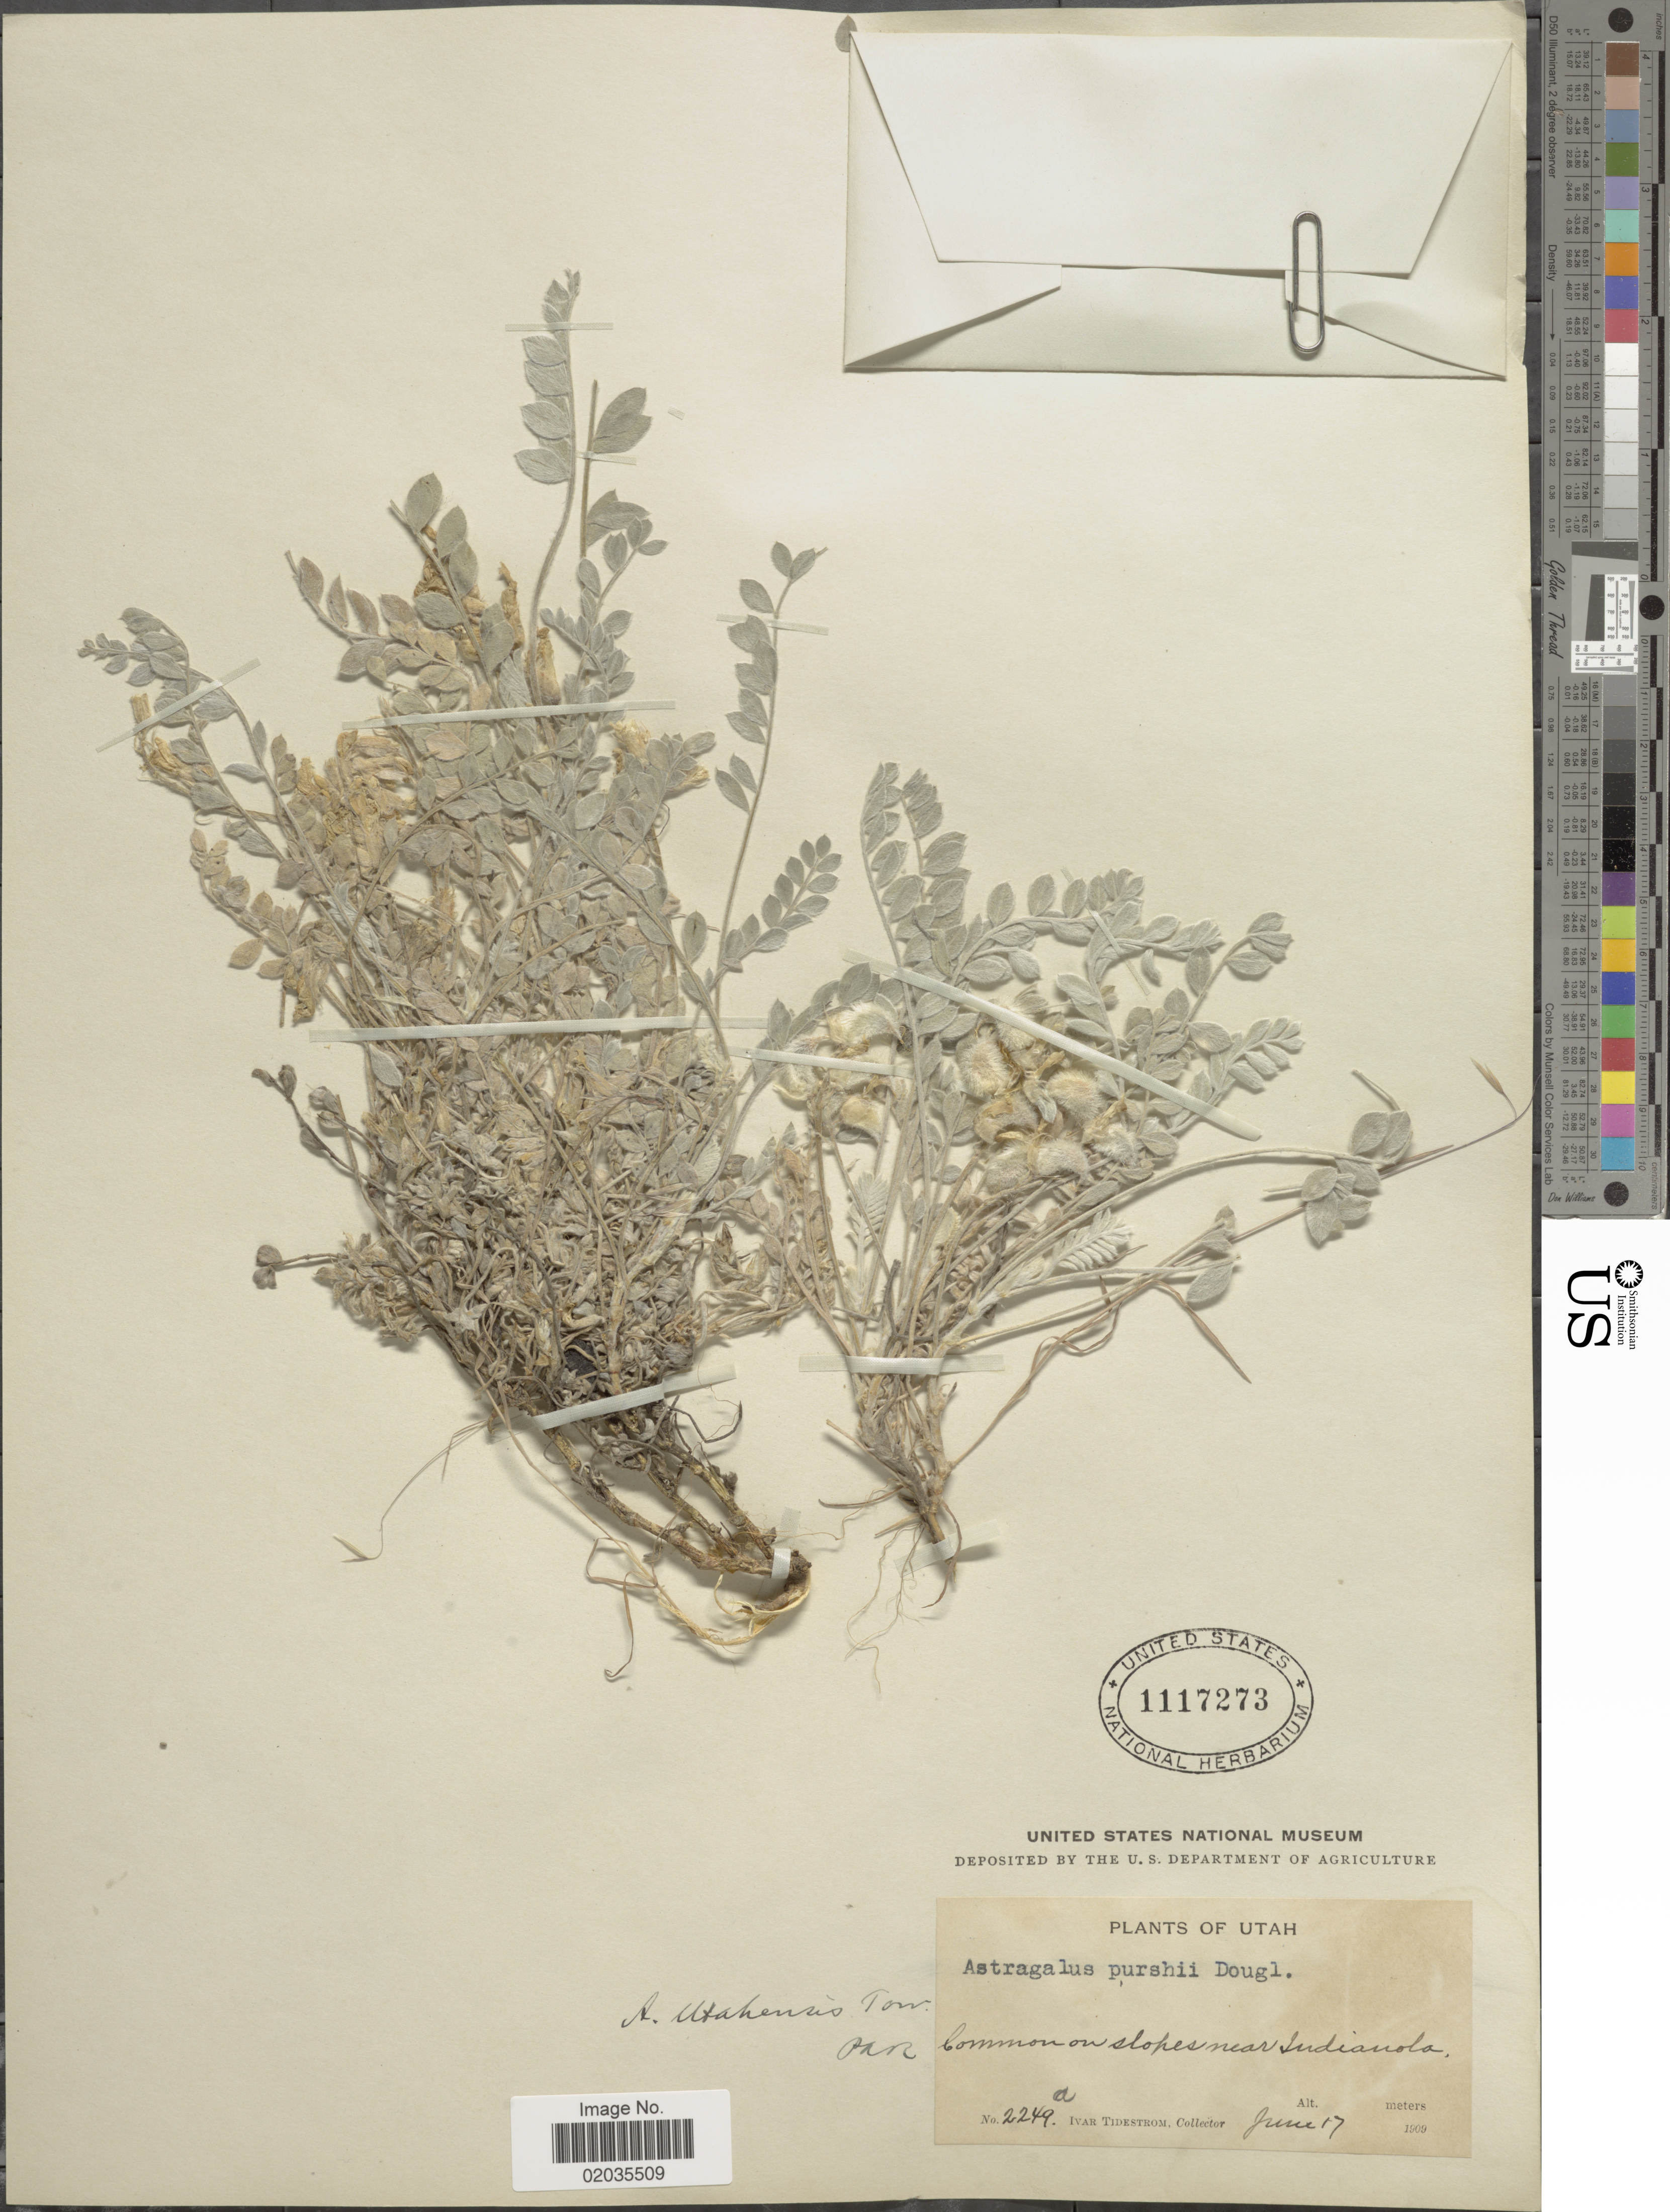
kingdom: Plantae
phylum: Tracheophyta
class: Magnoliopsida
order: Fabales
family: Fabaceae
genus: Astragalus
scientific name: Astragalus utahensis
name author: (Torr.) Torr. & A. Gray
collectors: I. F. Tidestrom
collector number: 2249a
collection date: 1909-06-17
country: United States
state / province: Utah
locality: Near Indianola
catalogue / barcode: US 1117273